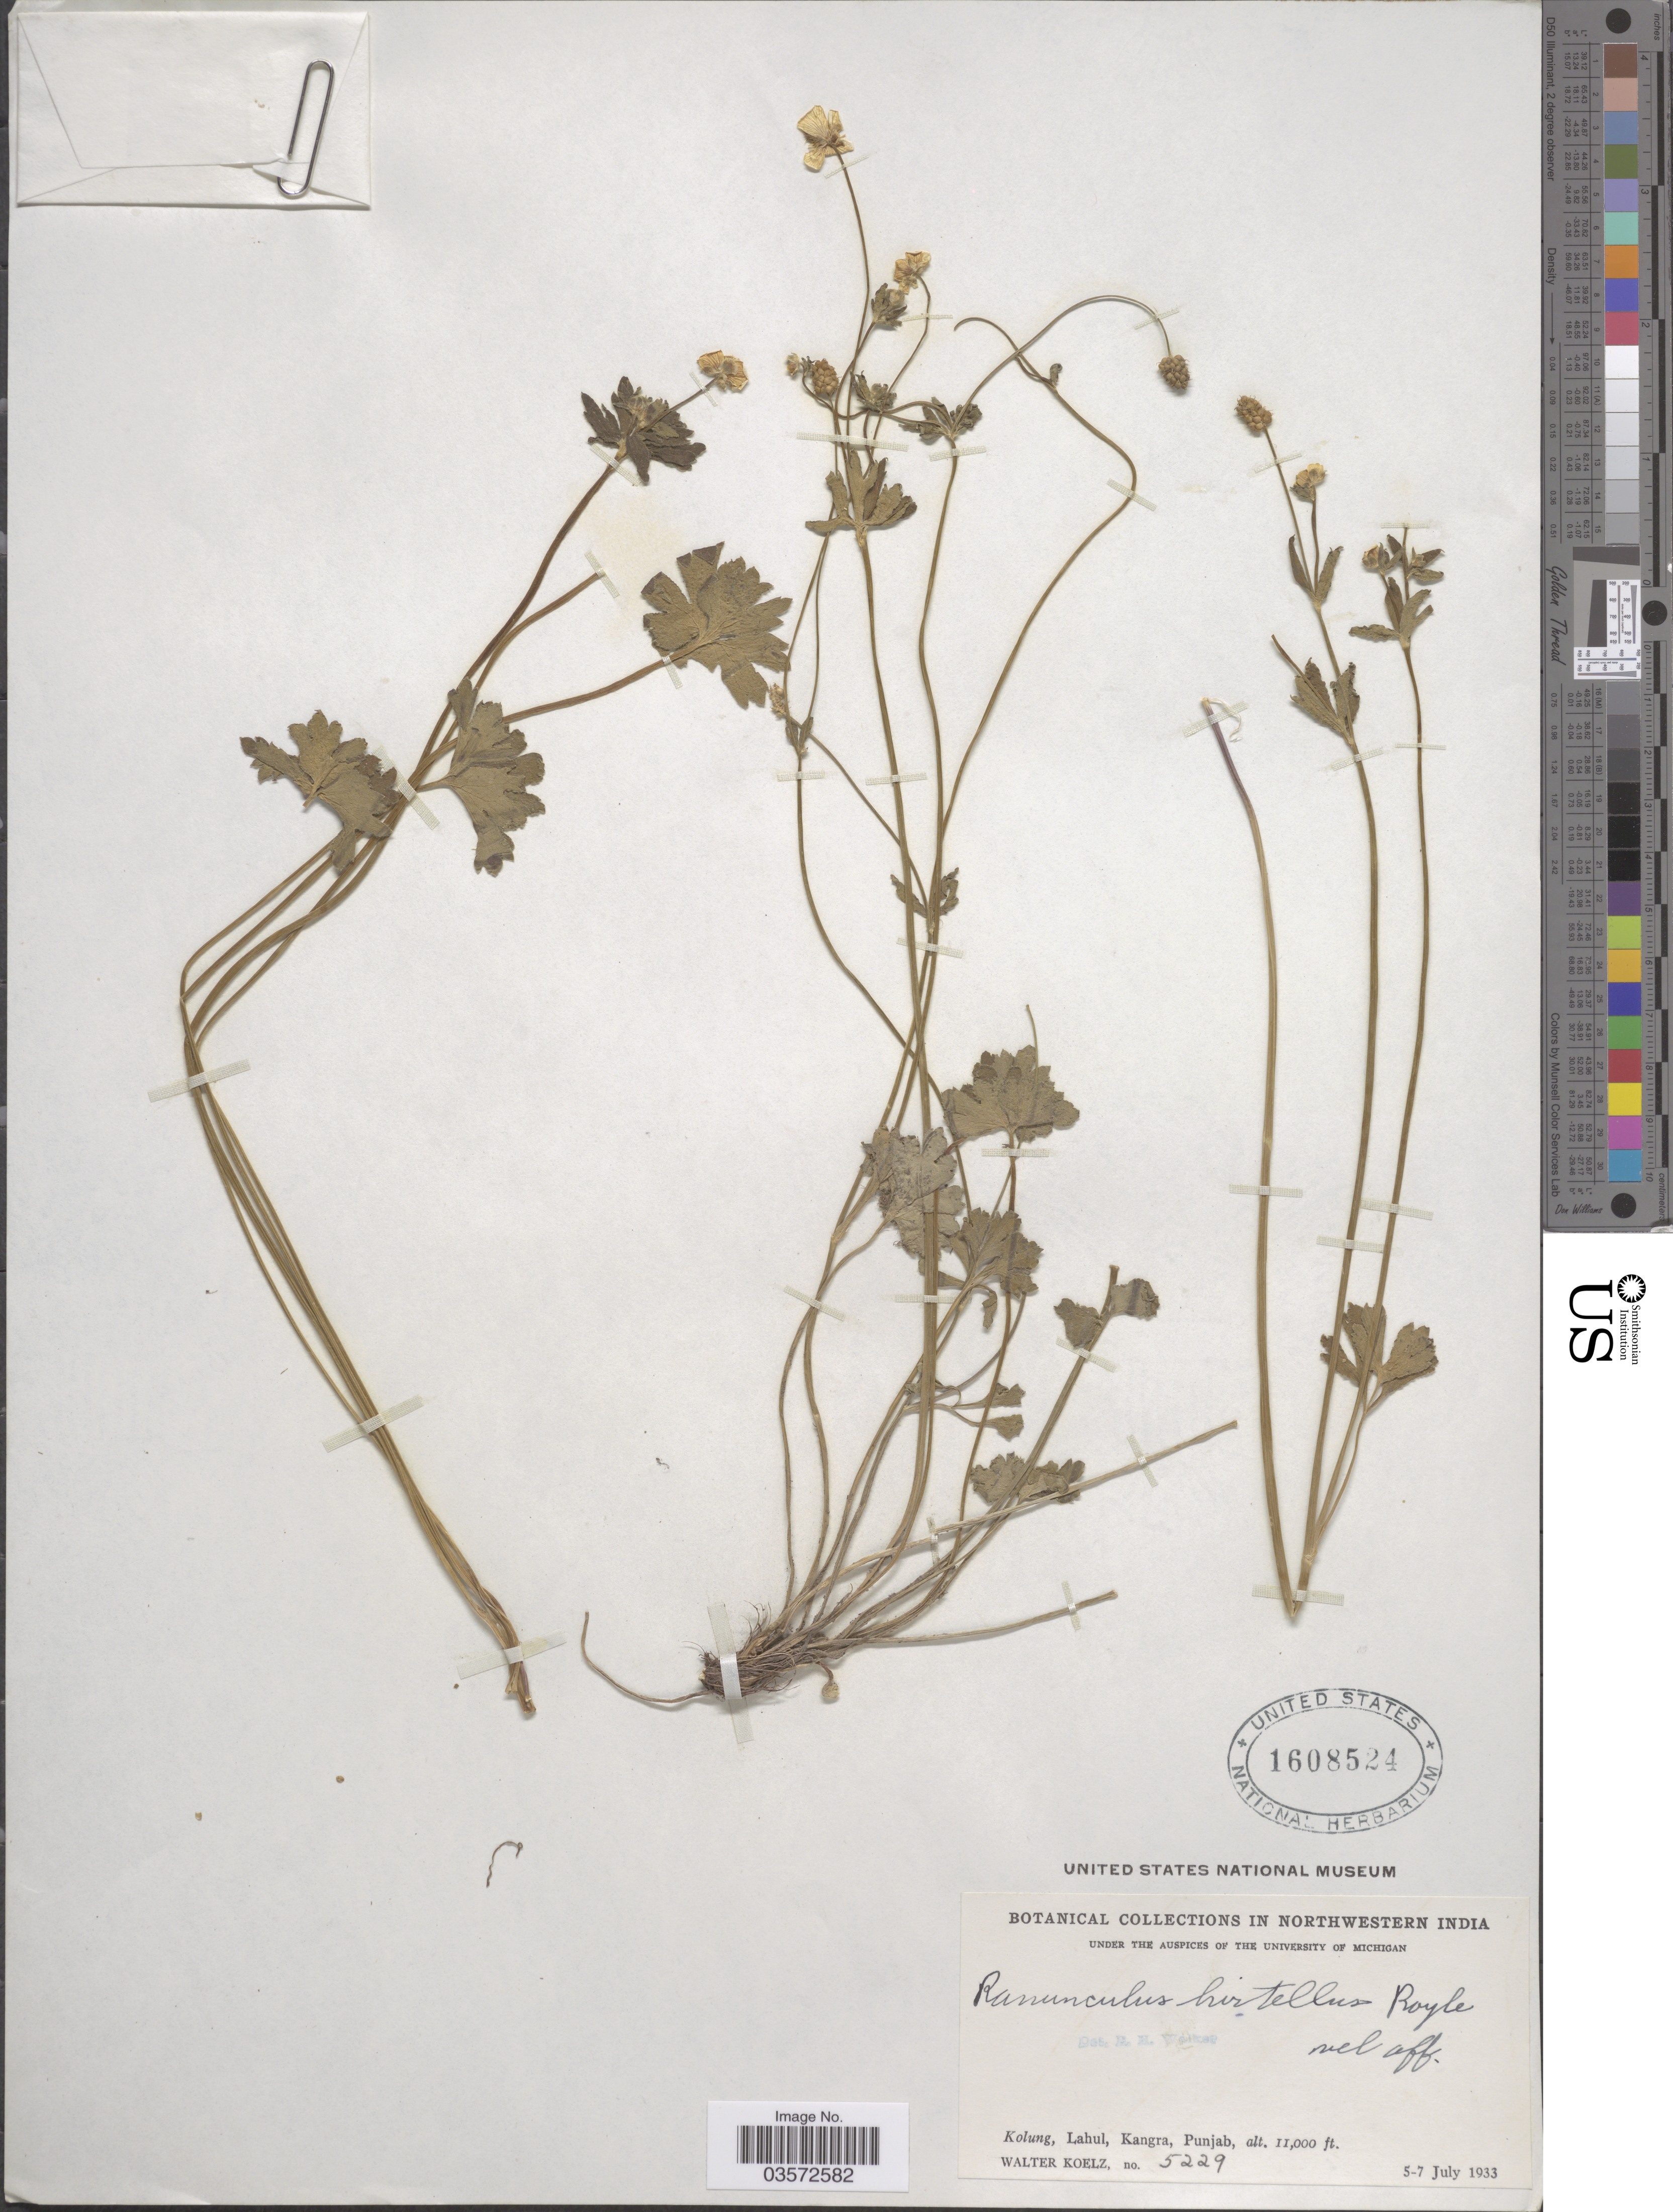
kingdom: Plantae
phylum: Tracheophyta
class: Magnoliopsida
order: Ranunculales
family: Ranunculaceae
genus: Ranunculus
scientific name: Ranunculus hirtellus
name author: Royle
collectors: W. N. Koelz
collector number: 5229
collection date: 1933-07-05/1933-07-07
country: India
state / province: Punjab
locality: Northwestern India. Kolung, Lahul, Kangra.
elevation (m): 3353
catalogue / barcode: US 1608524